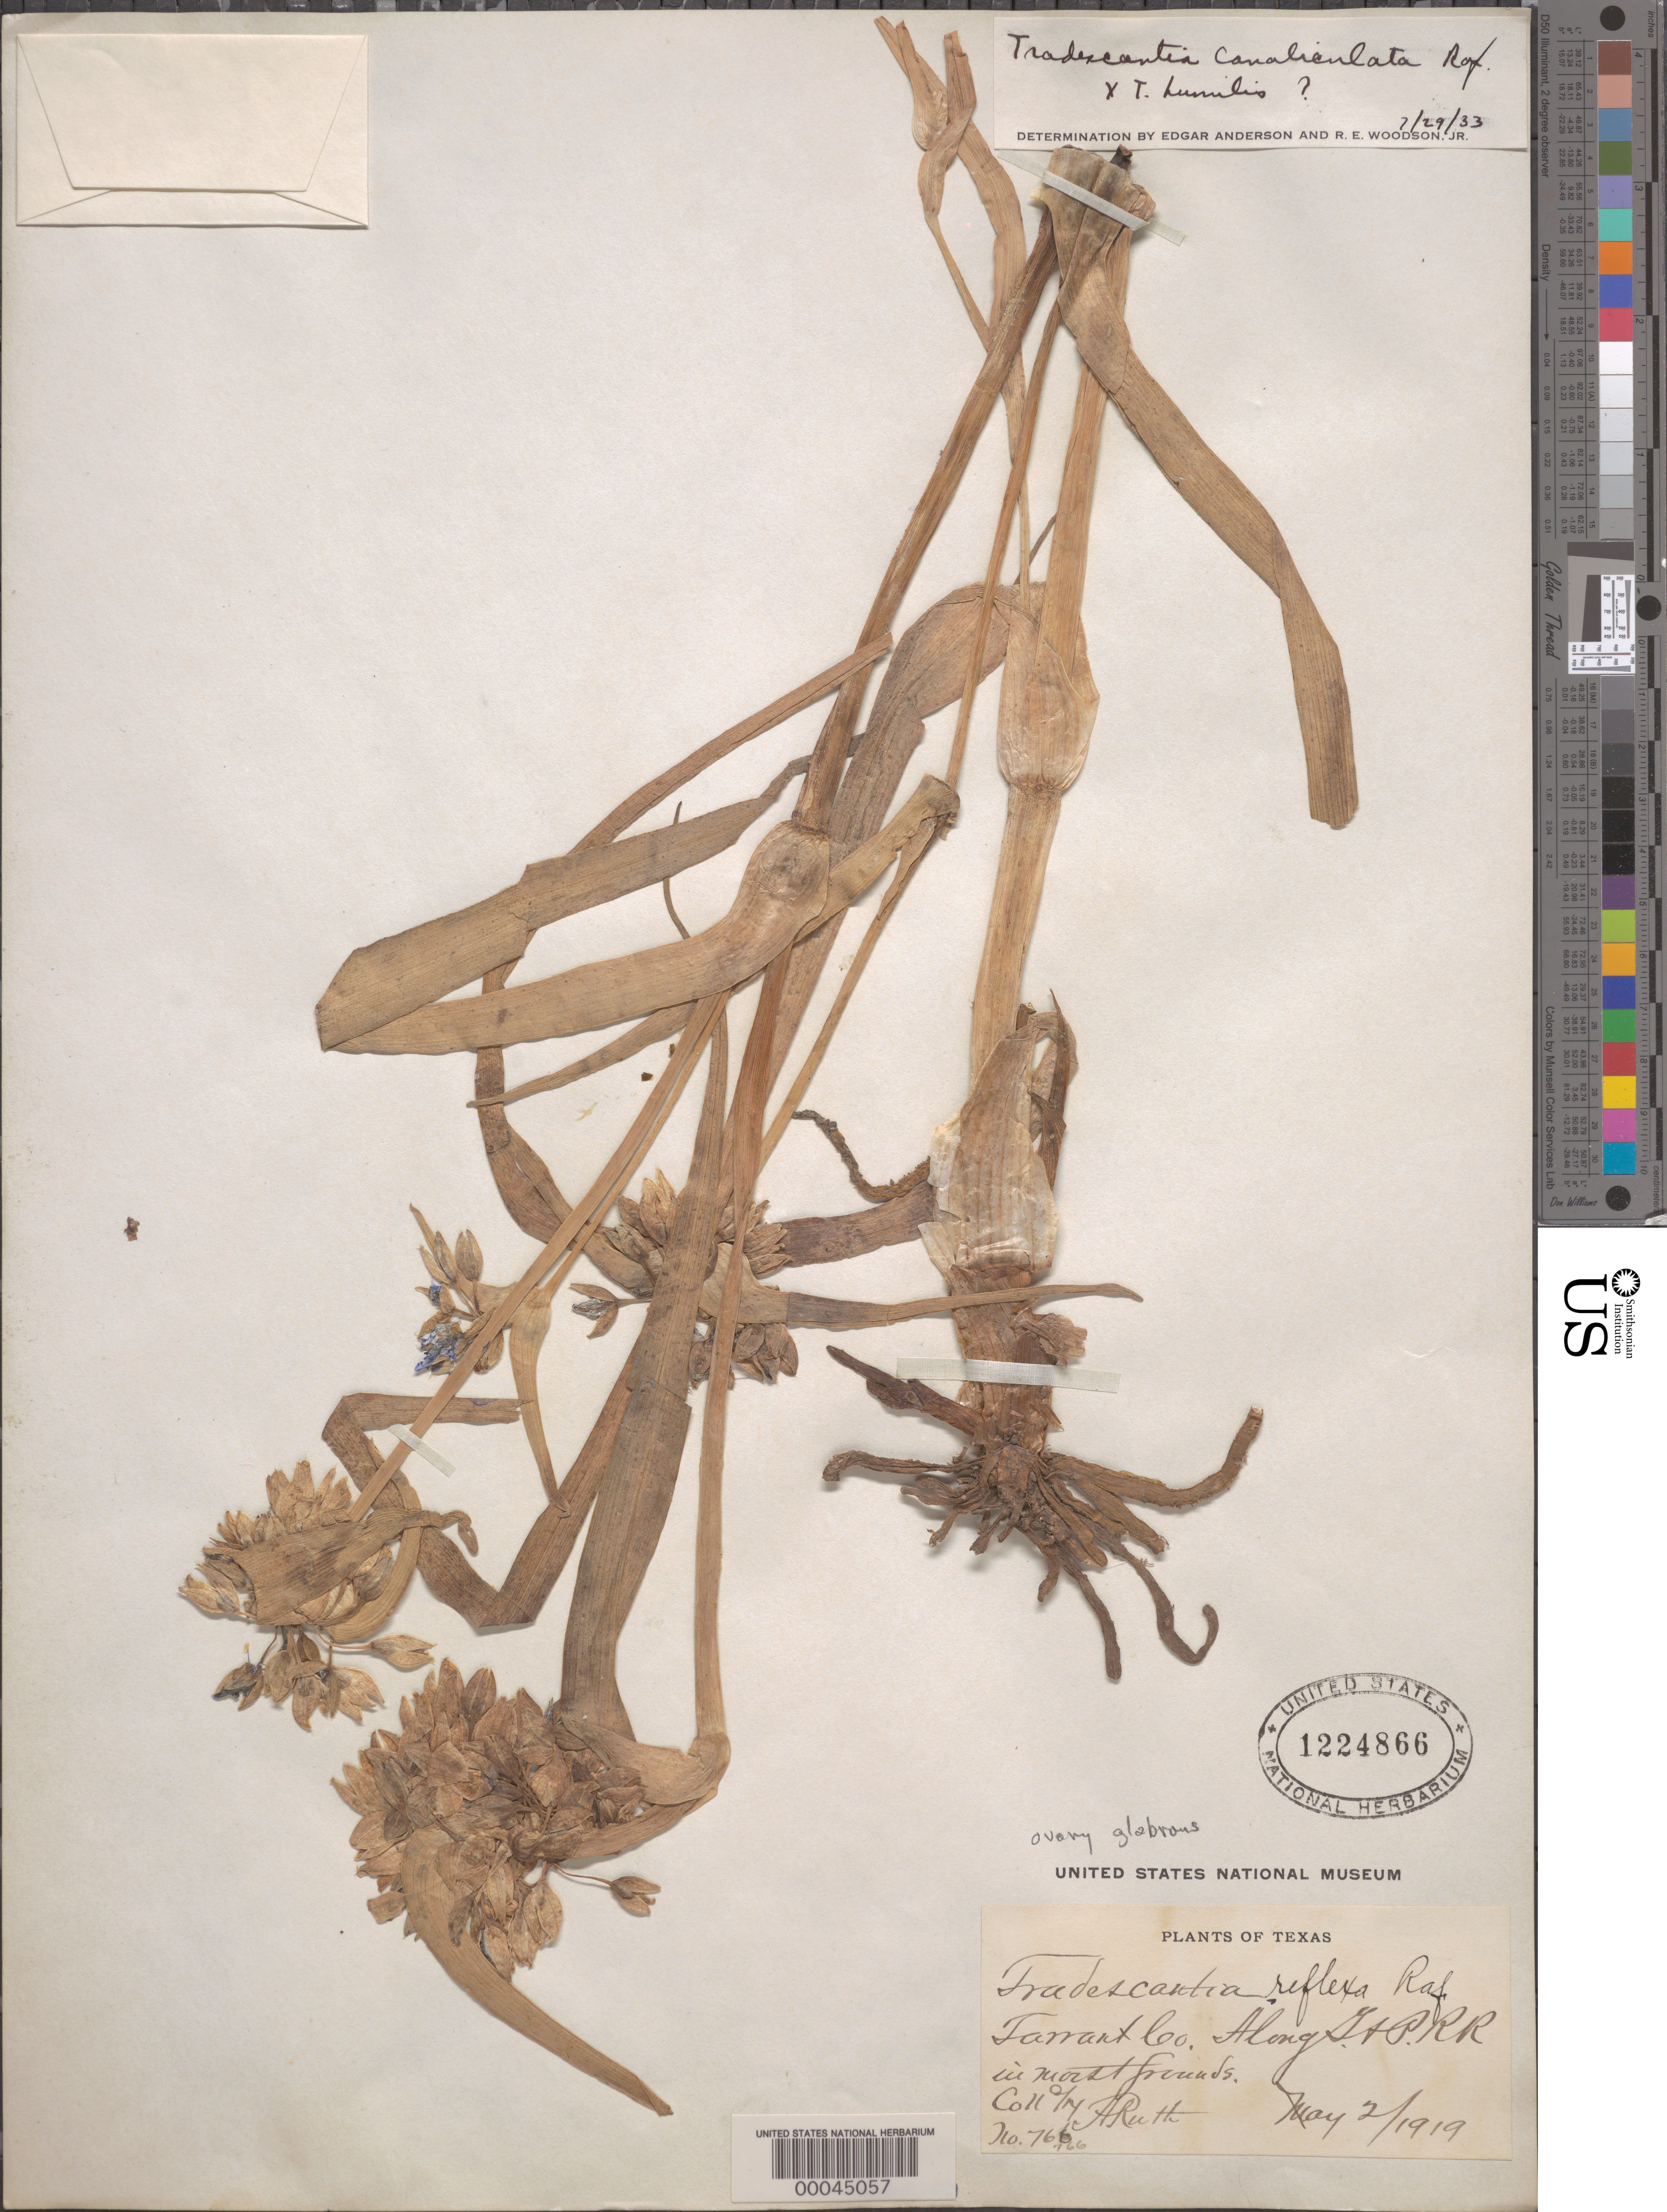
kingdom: Plantae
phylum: Tracheophyta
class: Liliopsida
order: Commelinales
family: Commelinaceae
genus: Tradescantia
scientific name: Tradescantia humilis x T. ohiensis Raf.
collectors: A. Ruth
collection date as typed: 02 May 1919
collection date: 1919-05-02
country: United States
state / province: Texas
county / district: Tarrant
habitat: Moist soil of railroad embankment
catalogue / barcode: US 1224866